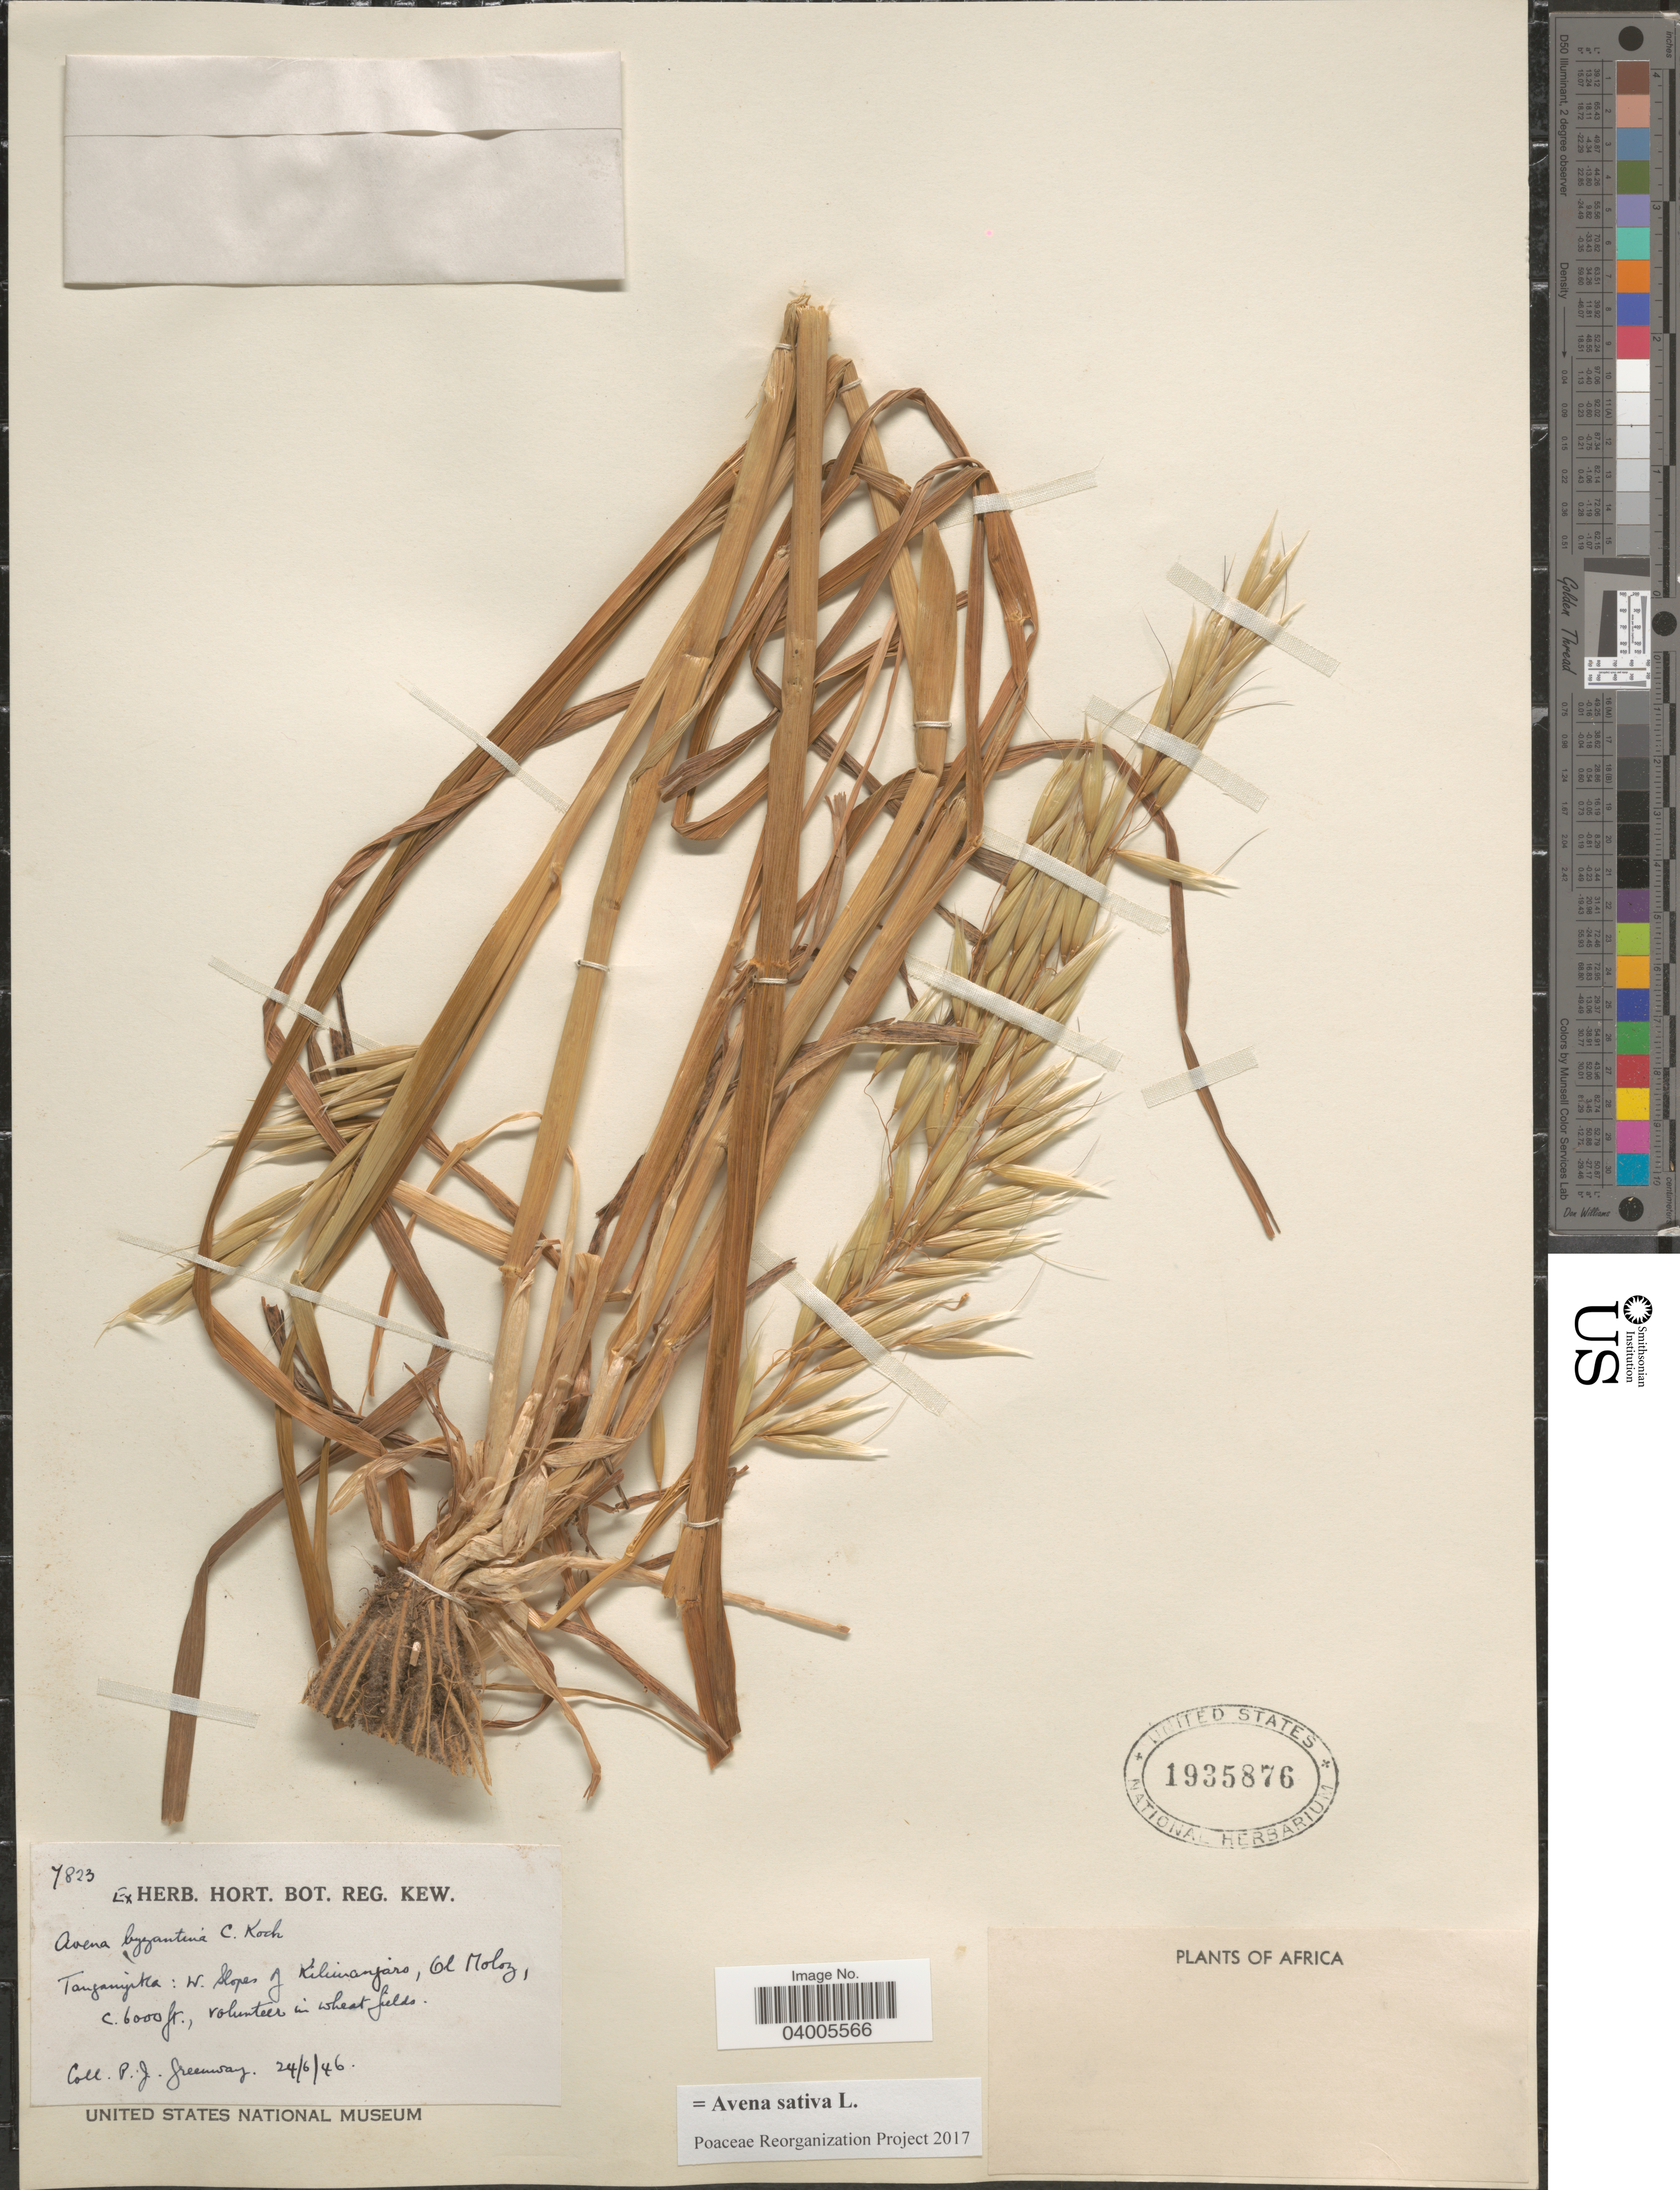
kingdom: Plantae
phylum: Tracheophyta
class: Liliopsida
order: Poales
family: Poaceae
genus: Avena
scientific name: Avena sativa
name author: L.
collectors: P. J. Greenway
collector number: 7823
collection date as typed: Transcribed d/m/y: 24/6/46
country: Tanzania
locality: Tanganyika: W. slopes of Kilimanjaro, Ol Molog.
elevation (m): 1829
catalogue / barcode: US 1935876